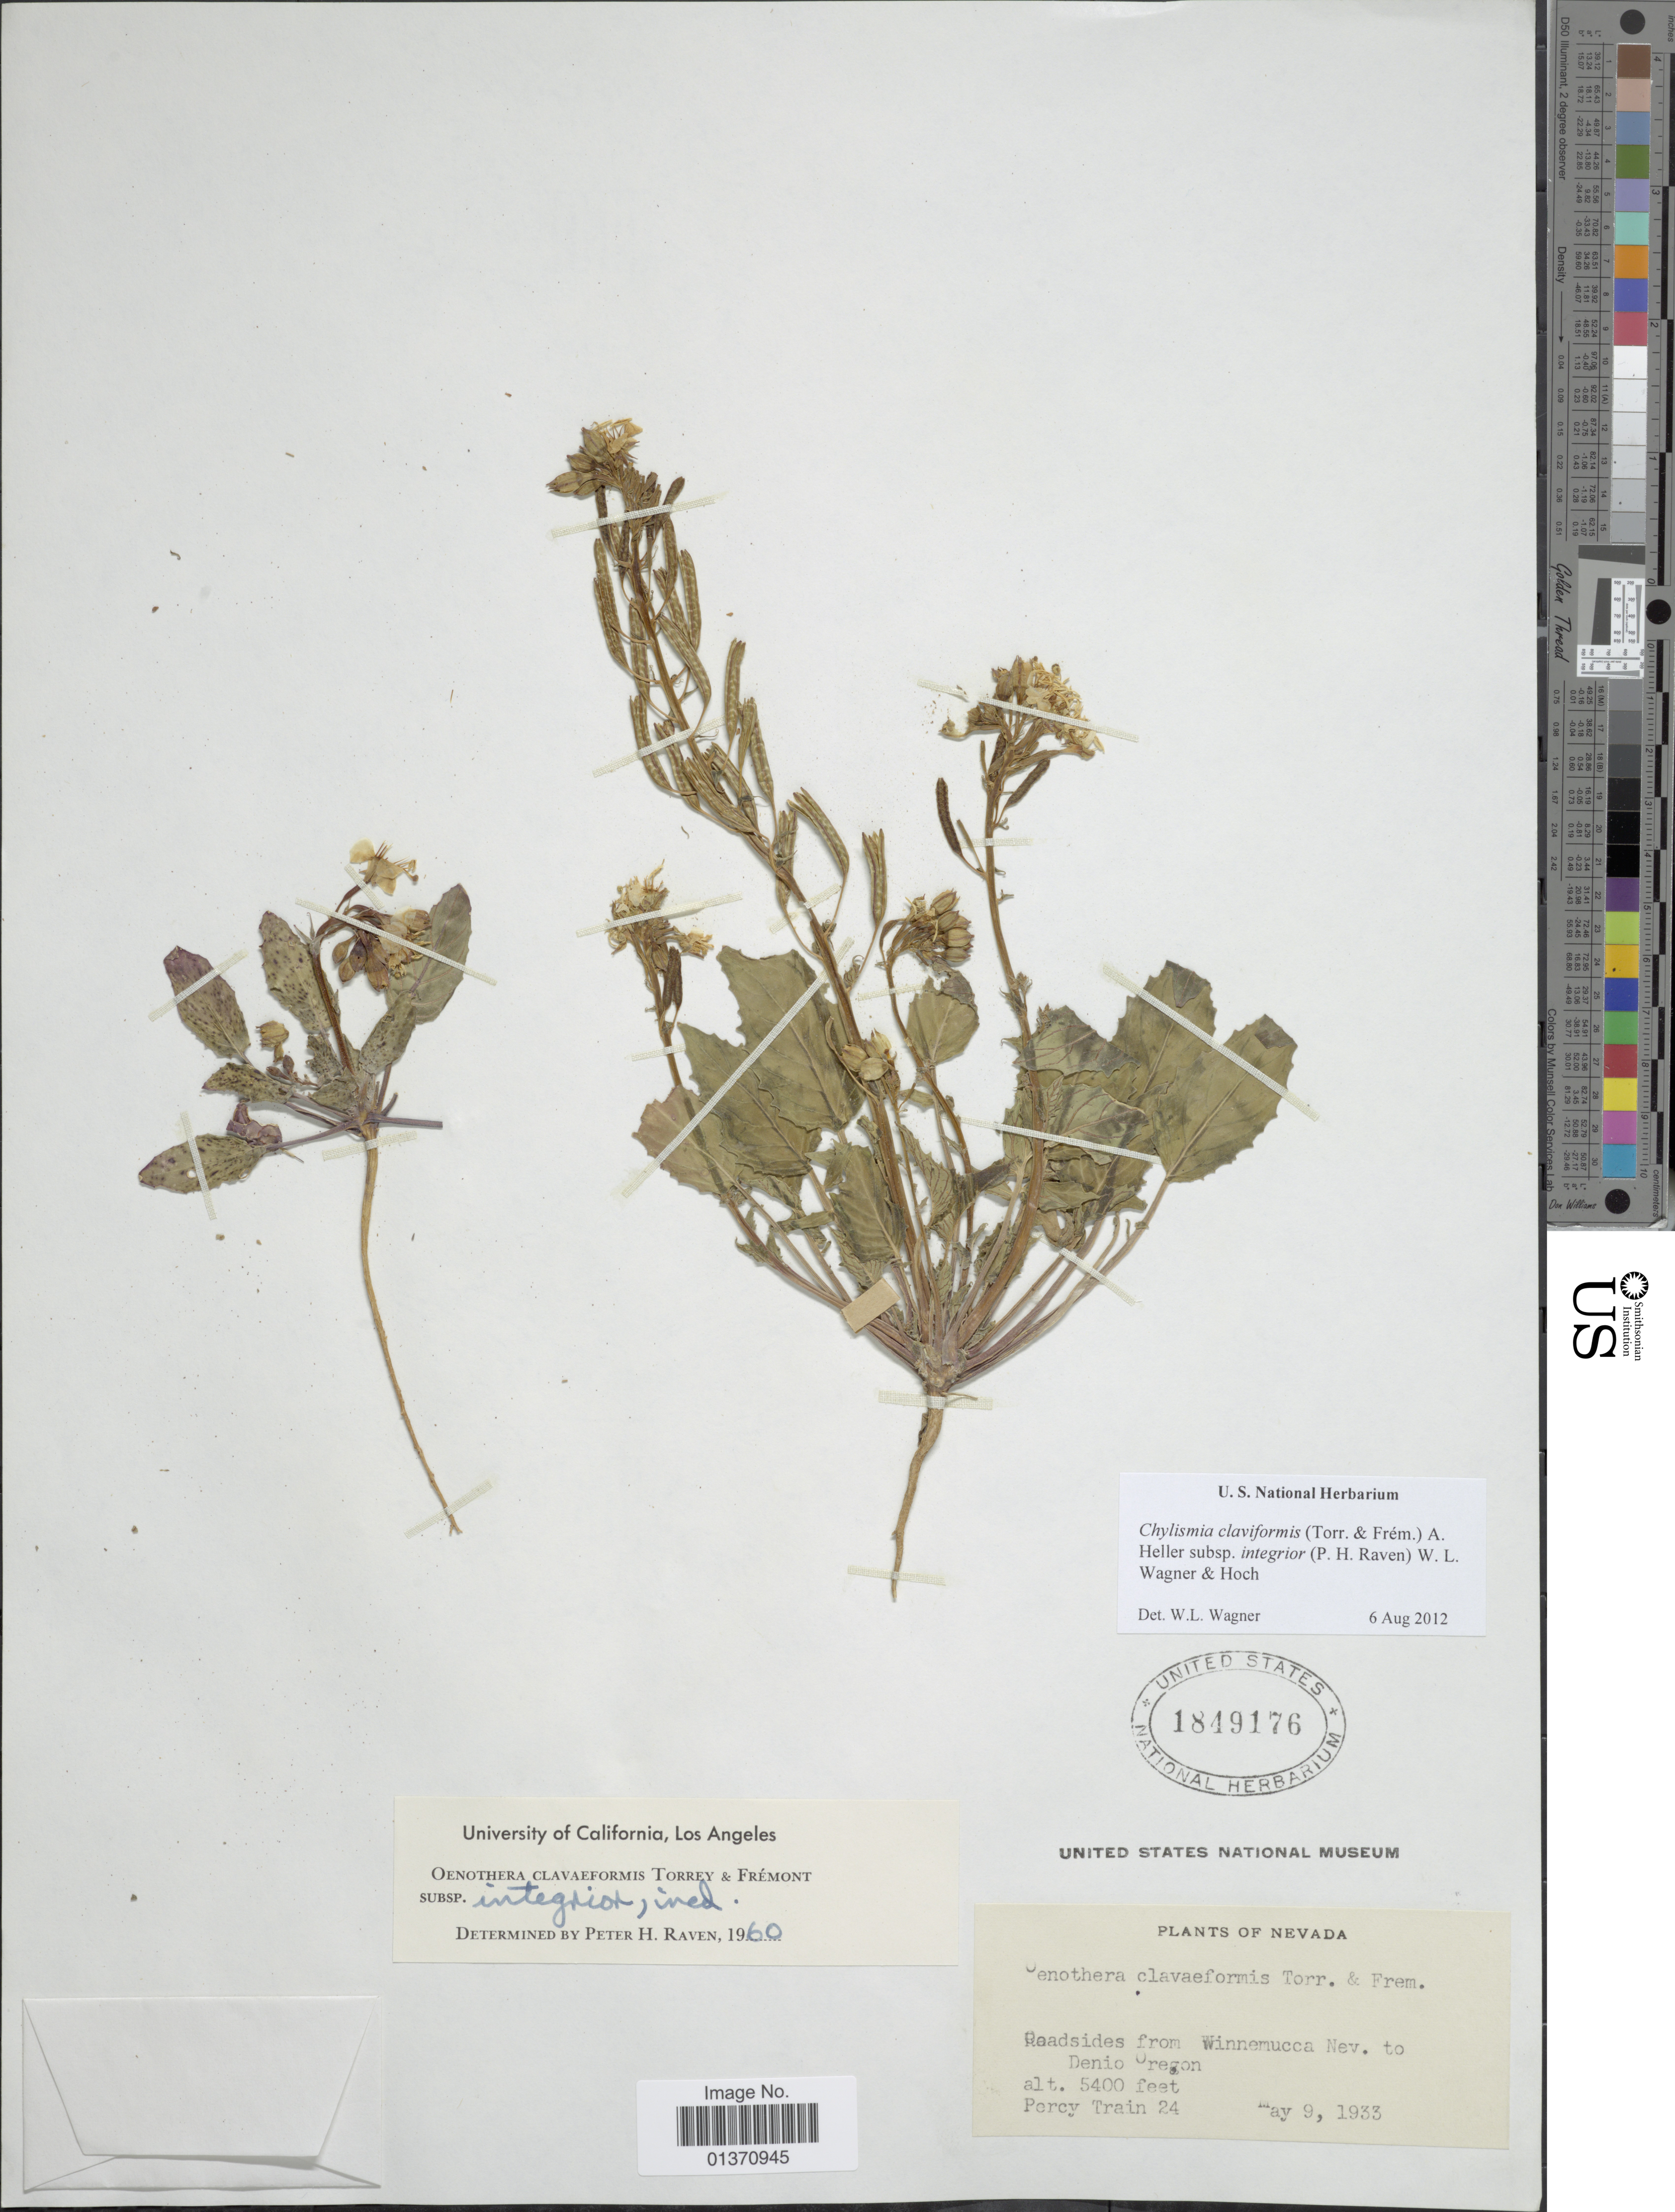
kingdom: Plantae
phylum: Tracheophyta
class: Magnoliopsida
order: Myrtales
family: Onagraceae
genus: Chylismia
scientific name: Chylismia claviformis subsp. integrior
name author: (P.H. Raven) W.L. Wagner & Hoch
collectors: P. Train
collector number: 24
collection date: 1933-05-09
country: United States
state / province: Nevada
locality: Roadsides from Winnemucca Nev. to Denio Oregon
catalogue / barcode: US 1849176